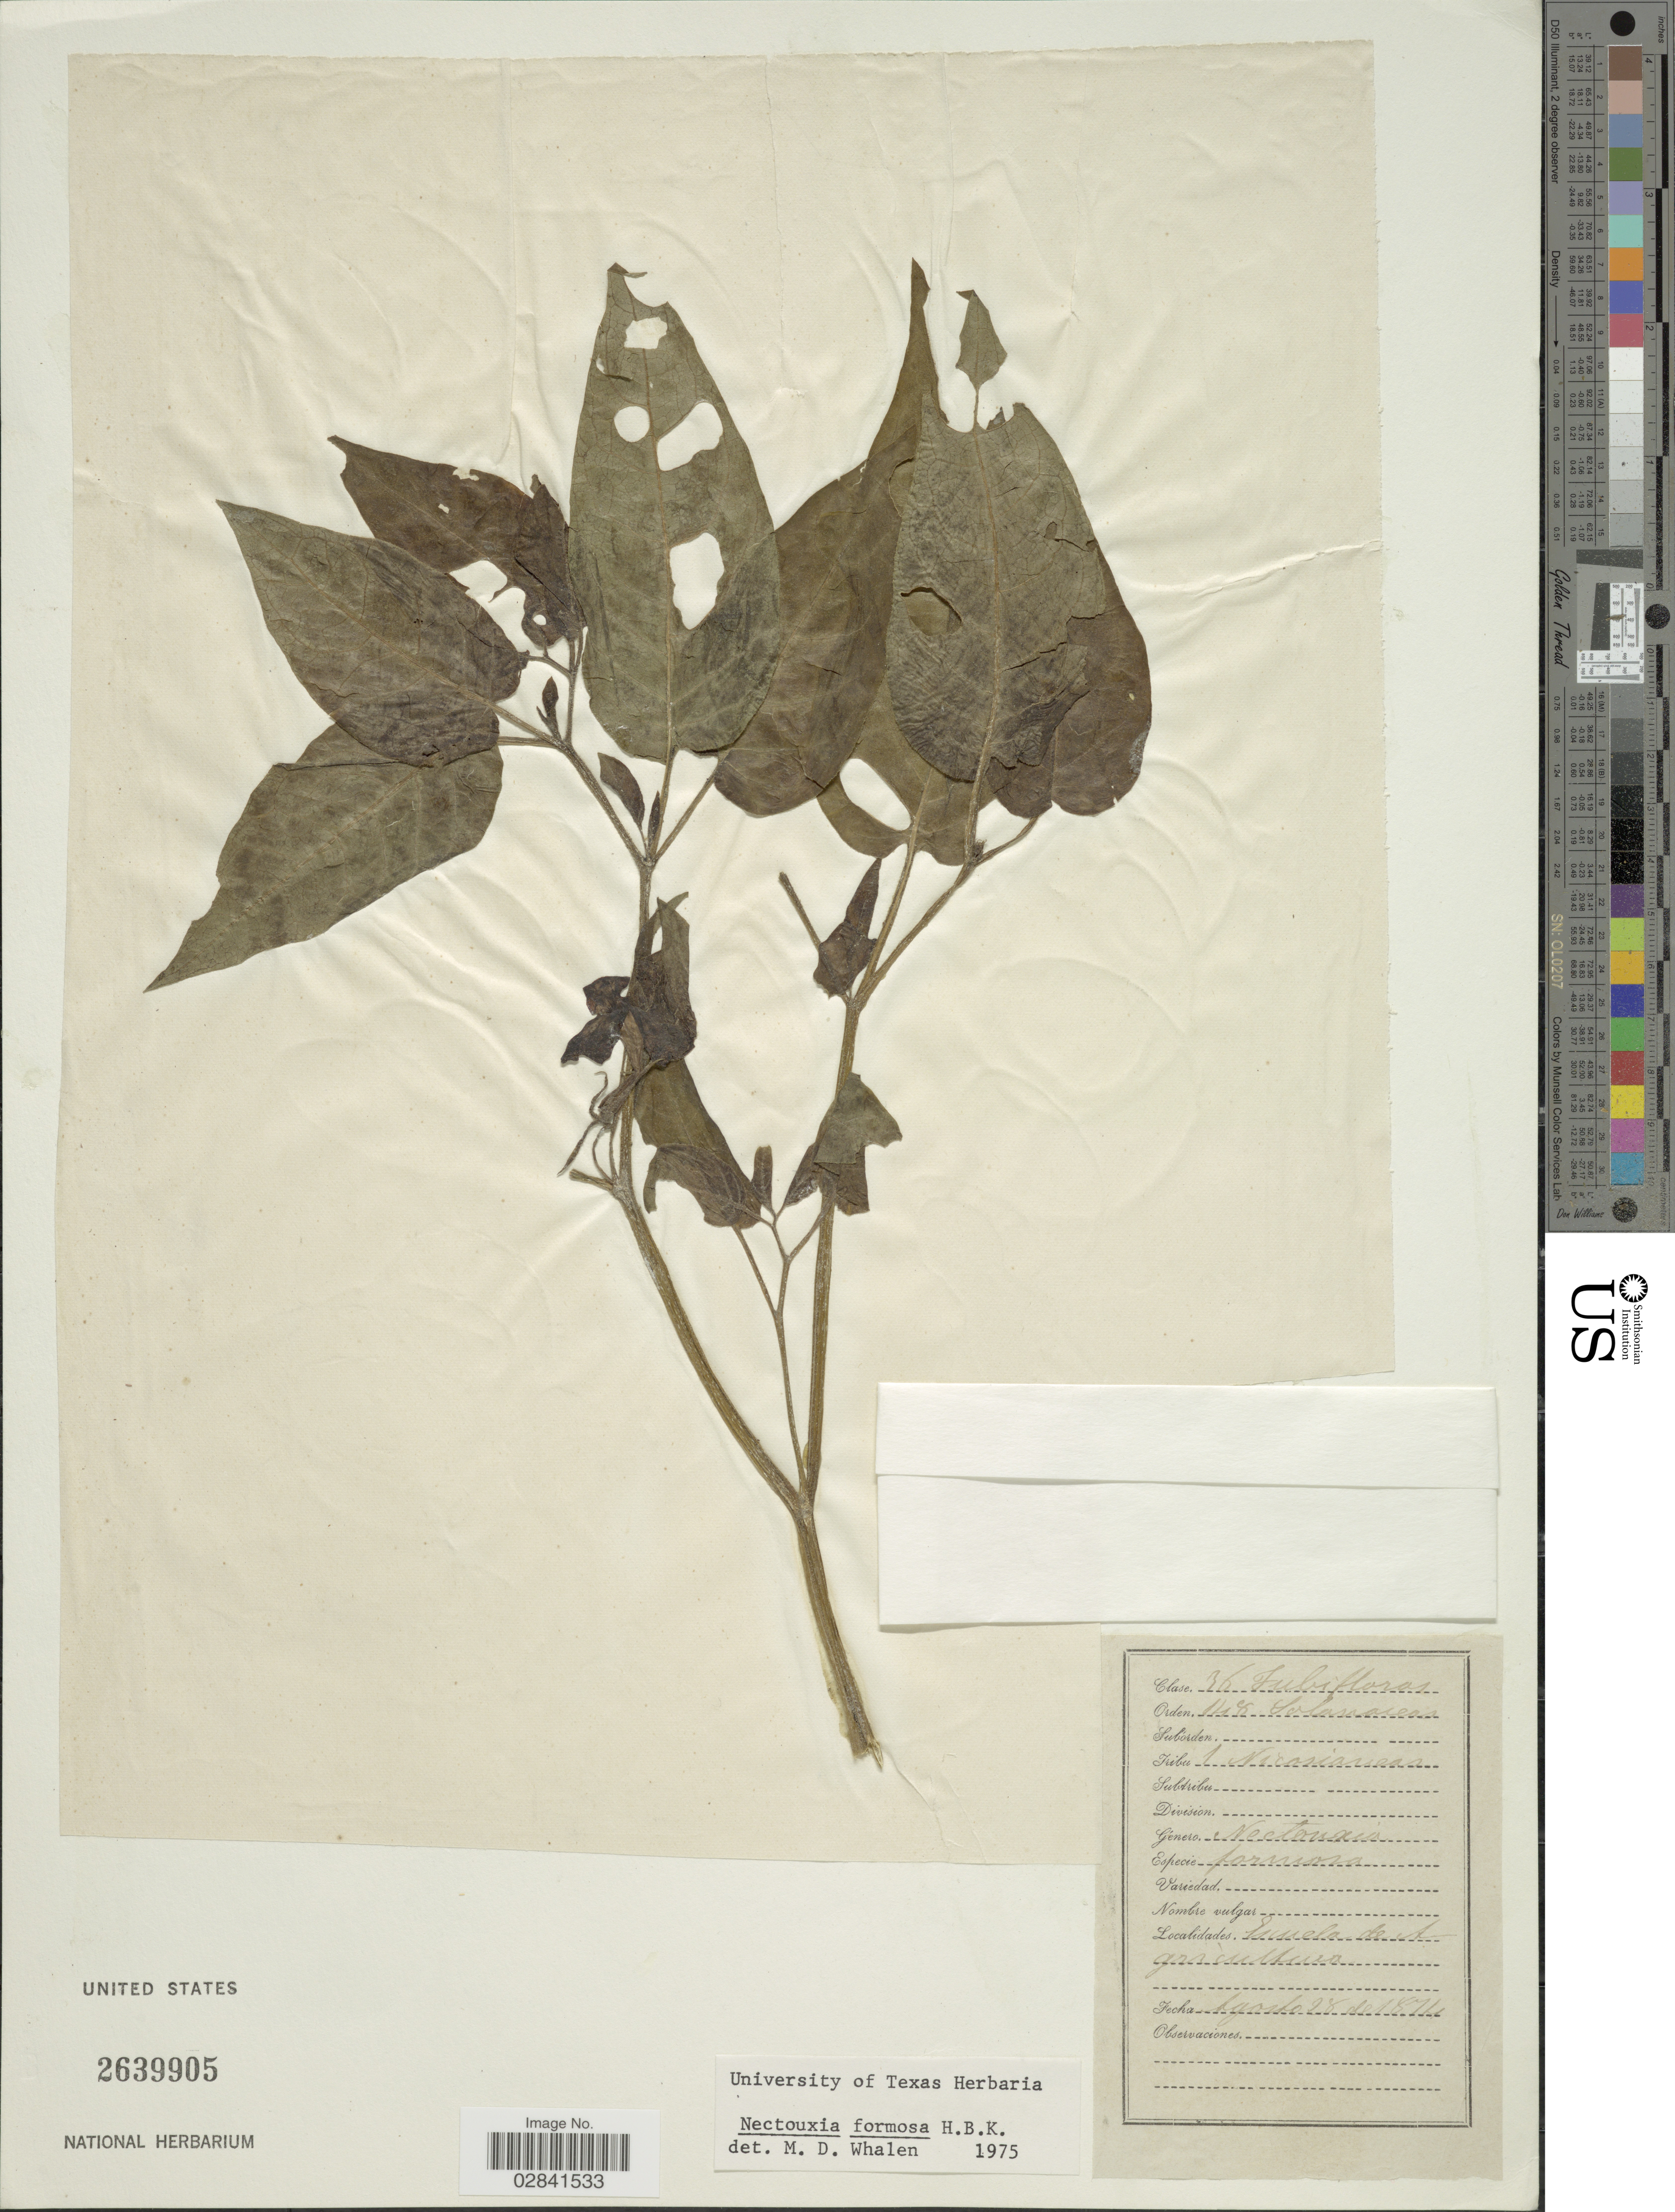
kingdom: Plantae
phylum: Tracheophyta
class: Magnoliopsida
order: Solanales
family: Solanaceae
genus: Nectouxia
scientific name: Nectouxia formosa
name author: Kunth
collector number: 36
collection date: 1874-08-28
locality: Escuela de Agricultura.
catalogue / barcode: US 2639905